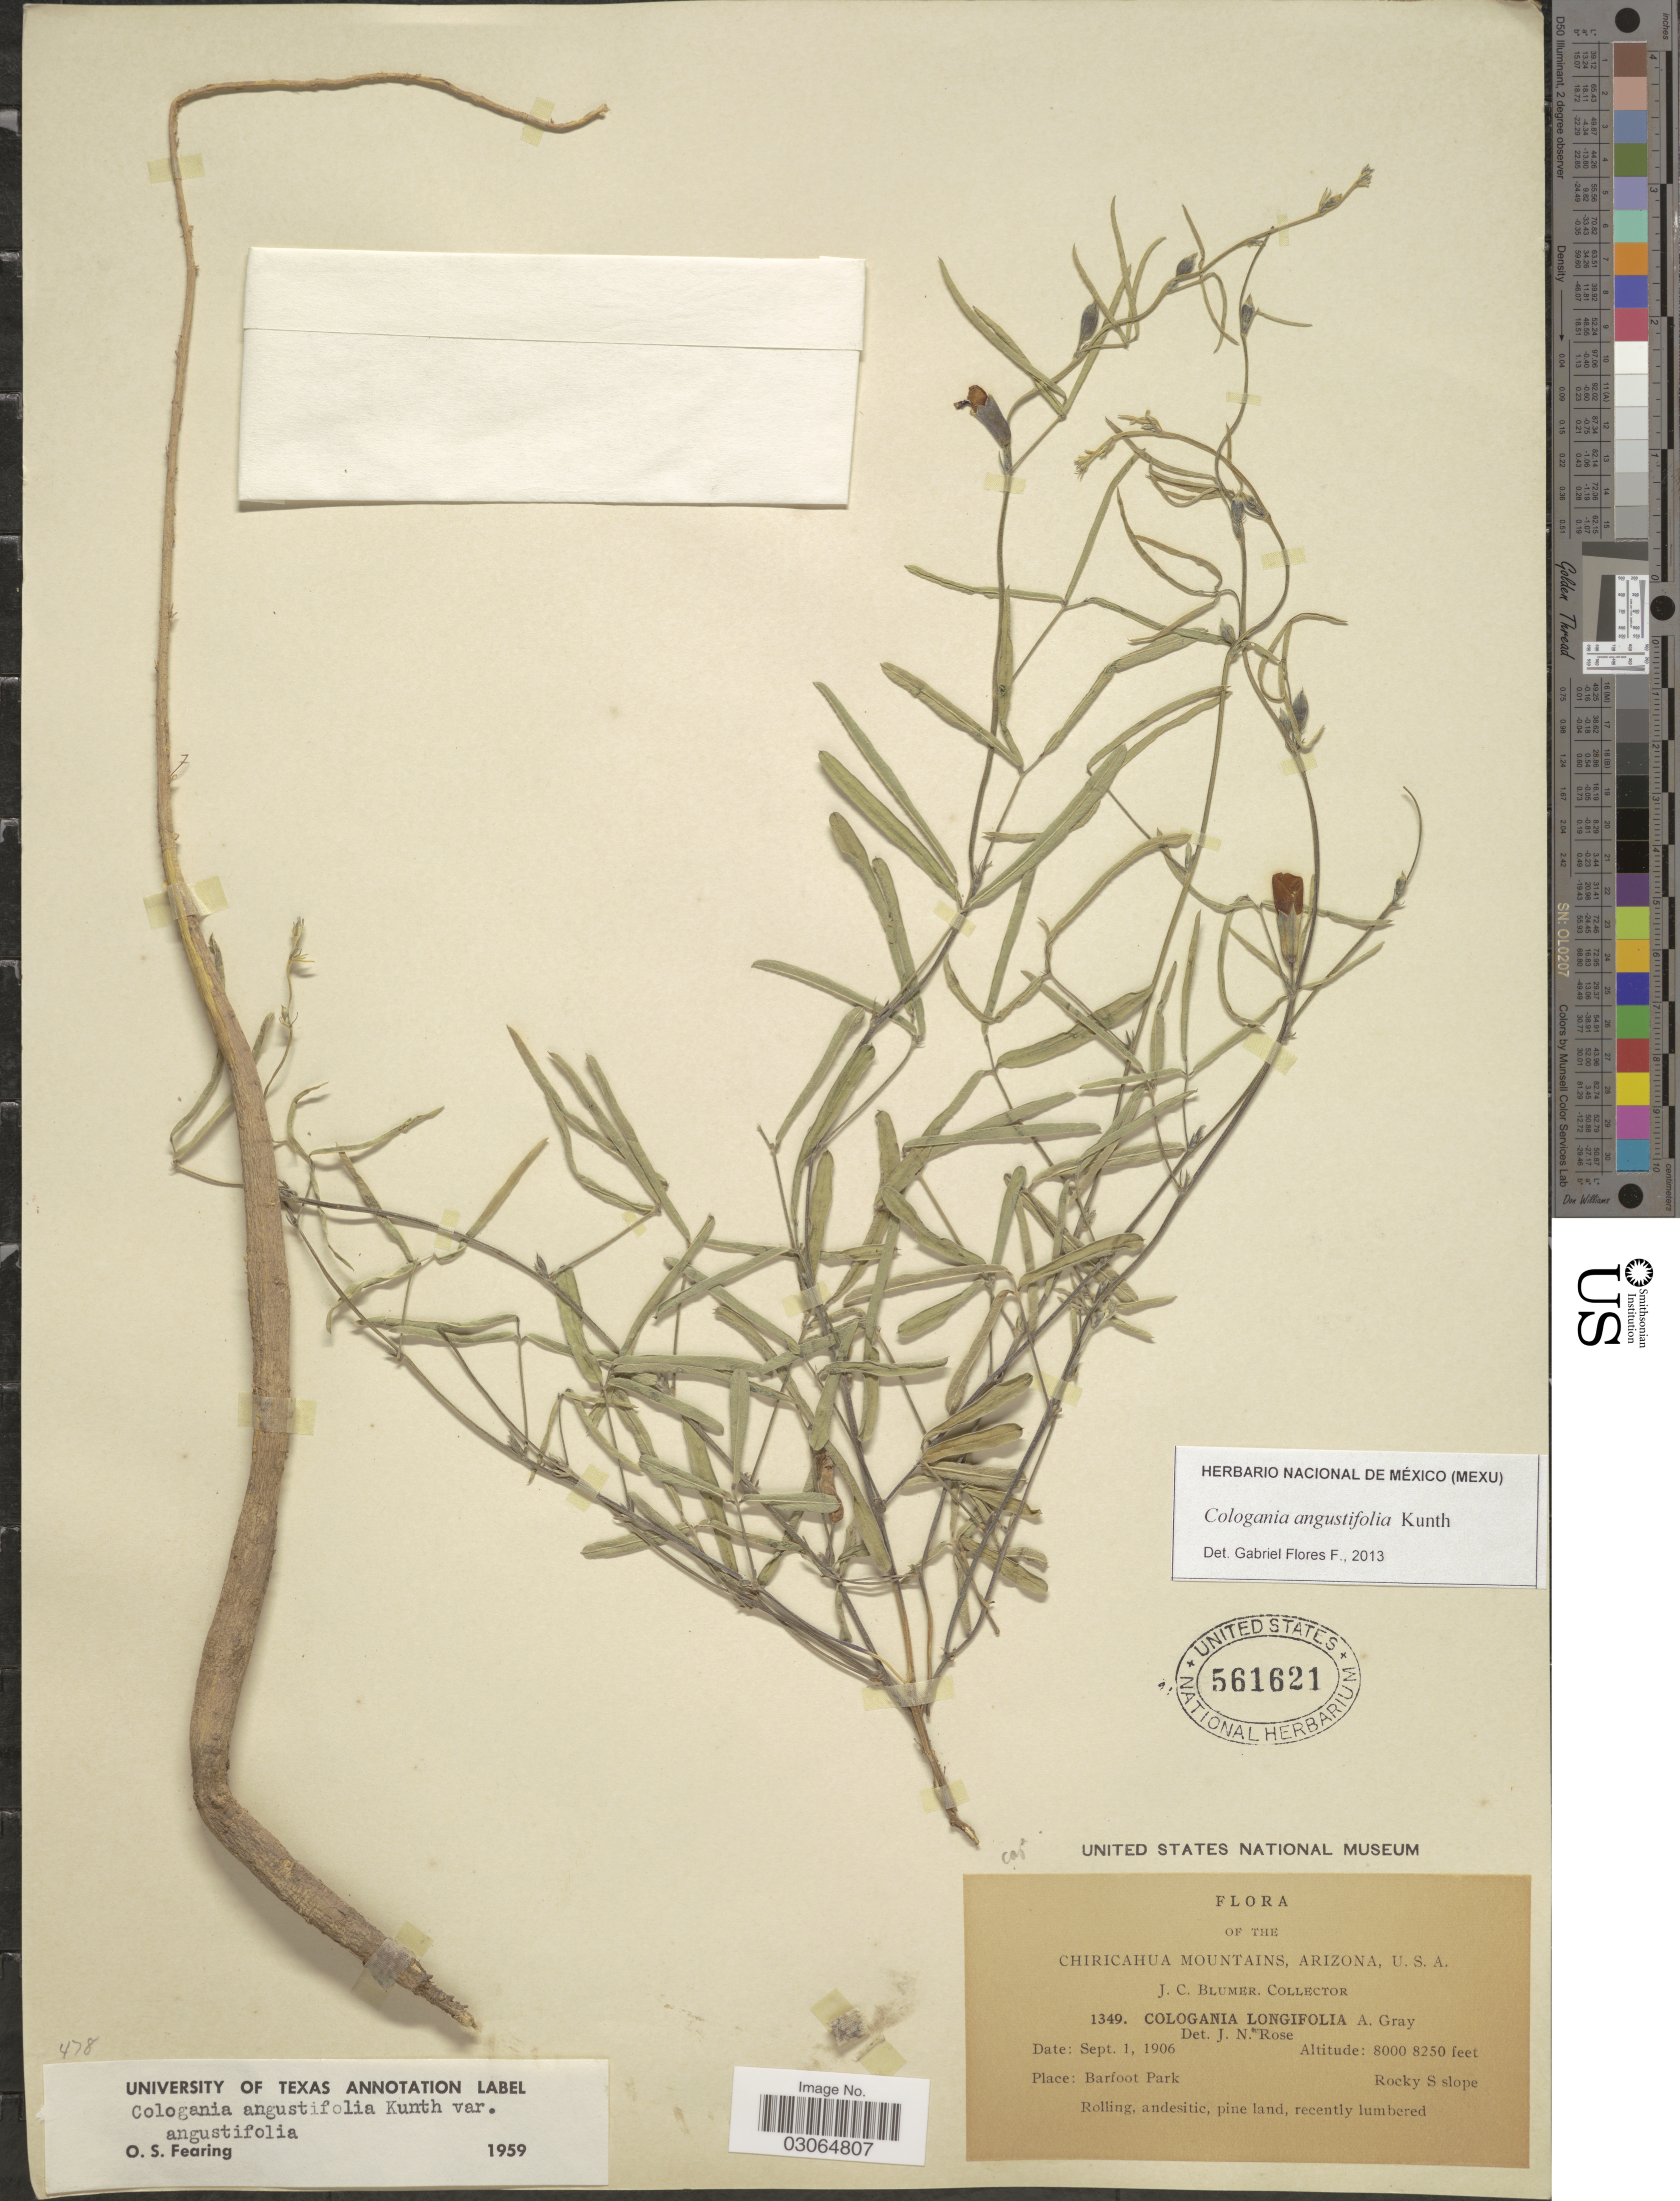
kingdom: Plantae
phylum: Tracheophyta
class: Magnoliopsida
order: Fabales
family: Fabaceae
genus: Cologania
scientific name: Cologania angustifolia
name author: Kunth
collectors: J. C. Blumer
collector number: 1349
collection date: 1906-09-01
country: United States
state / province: Arizona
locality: Chiricahua mountains. Barfoot Park. Rocky S slope.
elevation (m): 2438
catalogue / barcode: US 561621